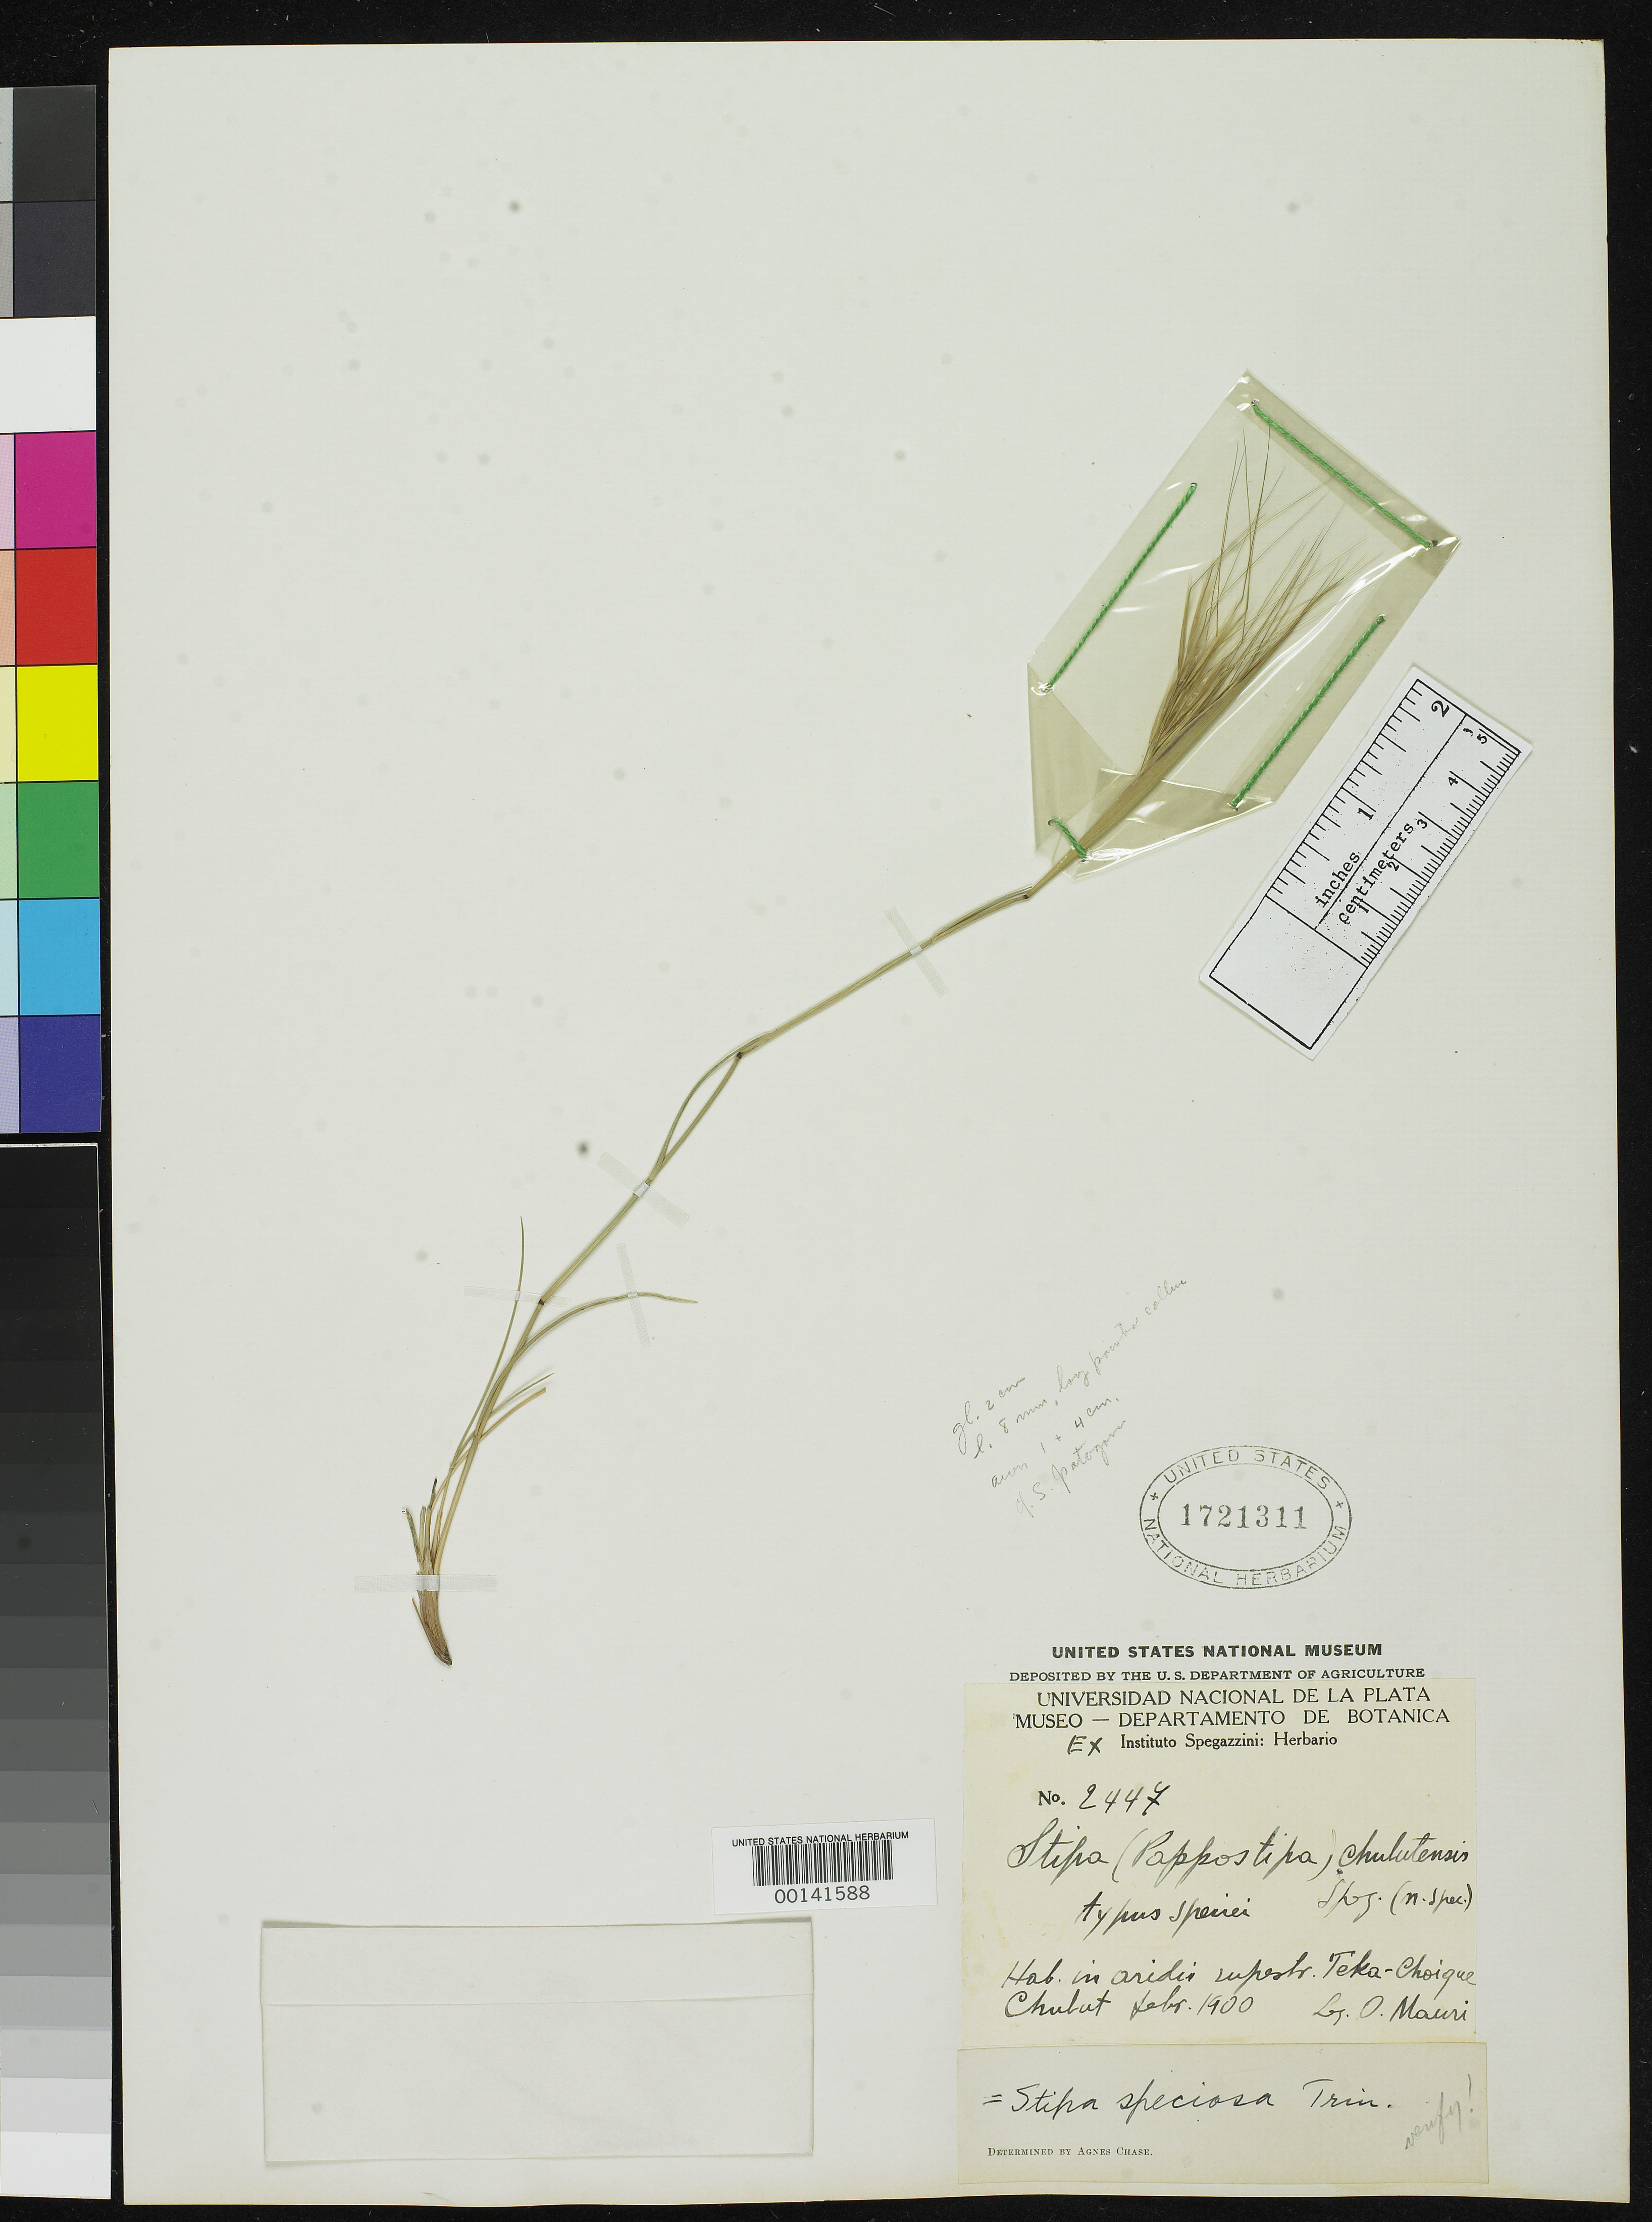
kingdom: Plantae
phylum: Tracheophyta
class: Liliopsida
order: Poales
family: Poaceae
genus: Stipa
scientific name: Stipa chubutensis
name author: Speg.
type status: Isotype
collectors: O. Mauri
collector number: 2447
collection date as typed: Feb 1900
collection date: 1900-02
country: Argentina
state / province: Chubut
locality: Teka-Choique.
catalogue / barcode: US 1721311